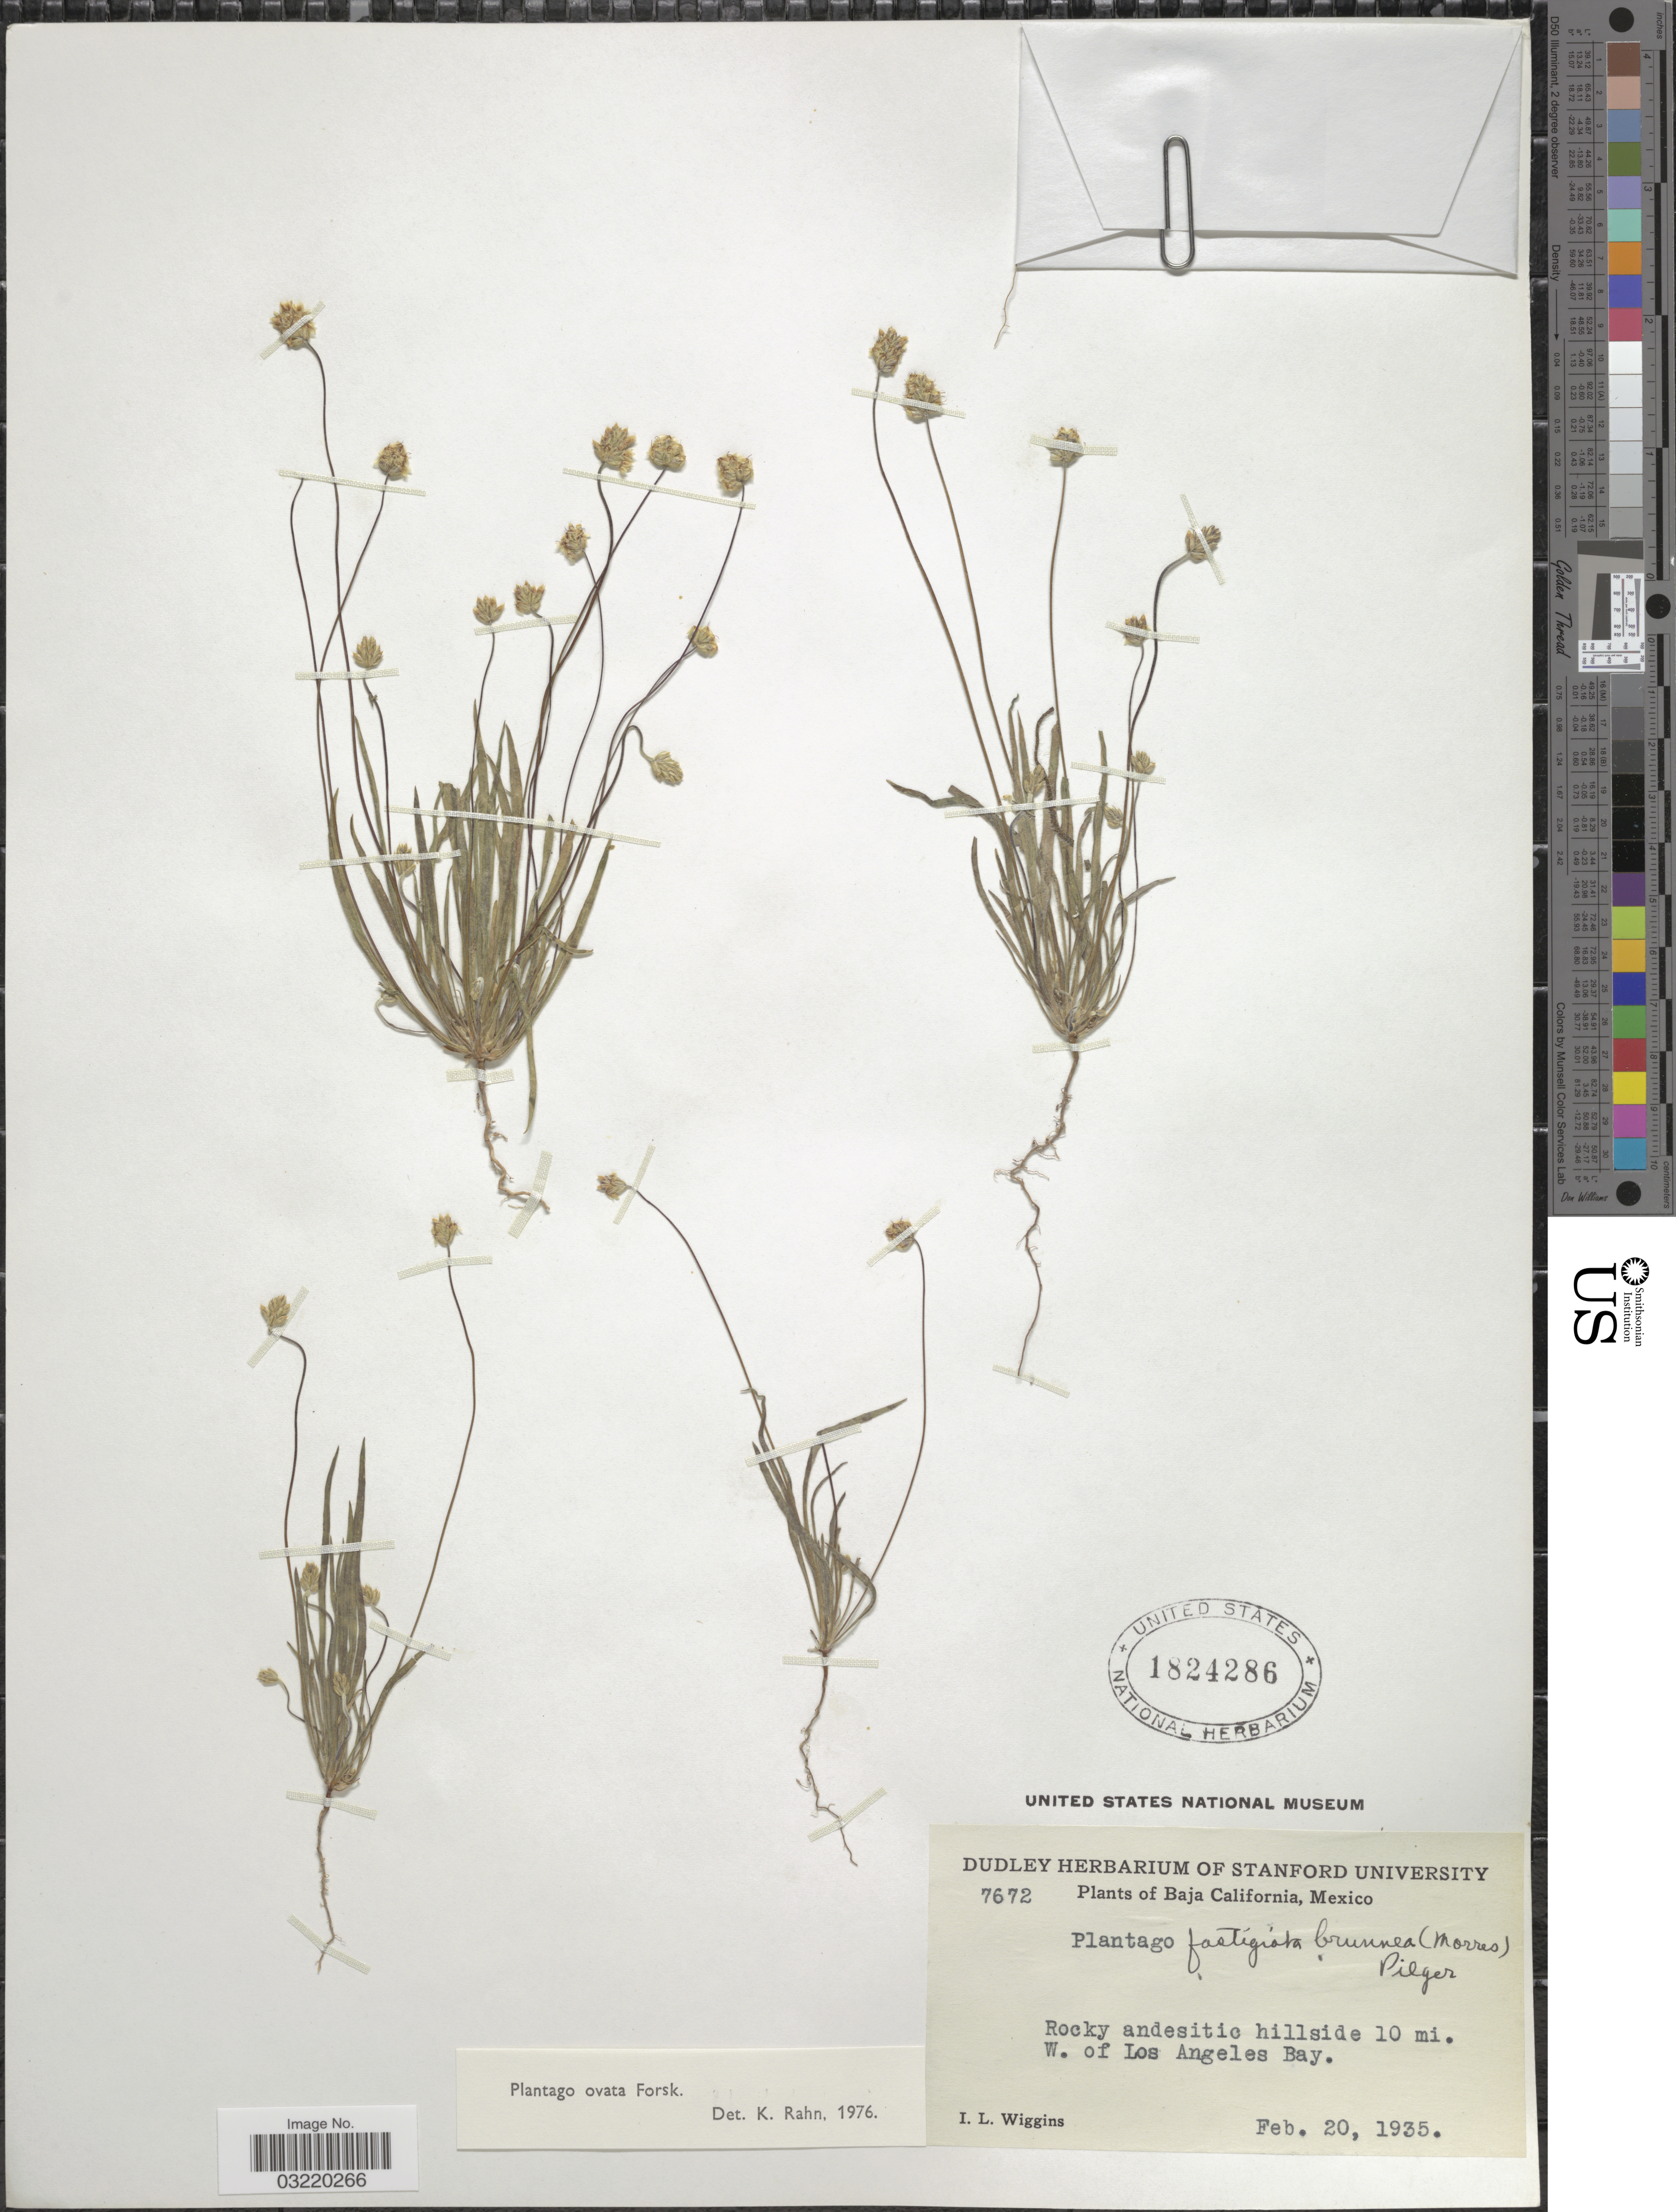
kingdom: Plantae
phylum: Tracheophyta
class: Magnoliopsida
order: Lamiales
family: Plantaginaceae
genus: Plantago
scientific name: Plantago ovata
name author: Forssk.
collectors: I. L. Wiggins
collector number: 7672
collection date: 1935-02-20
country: Mexico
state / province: Baja California Norte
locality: Rocky andesitic hillside 10 mi. W. of Los Angeles Bay.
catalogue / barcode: US 1824286